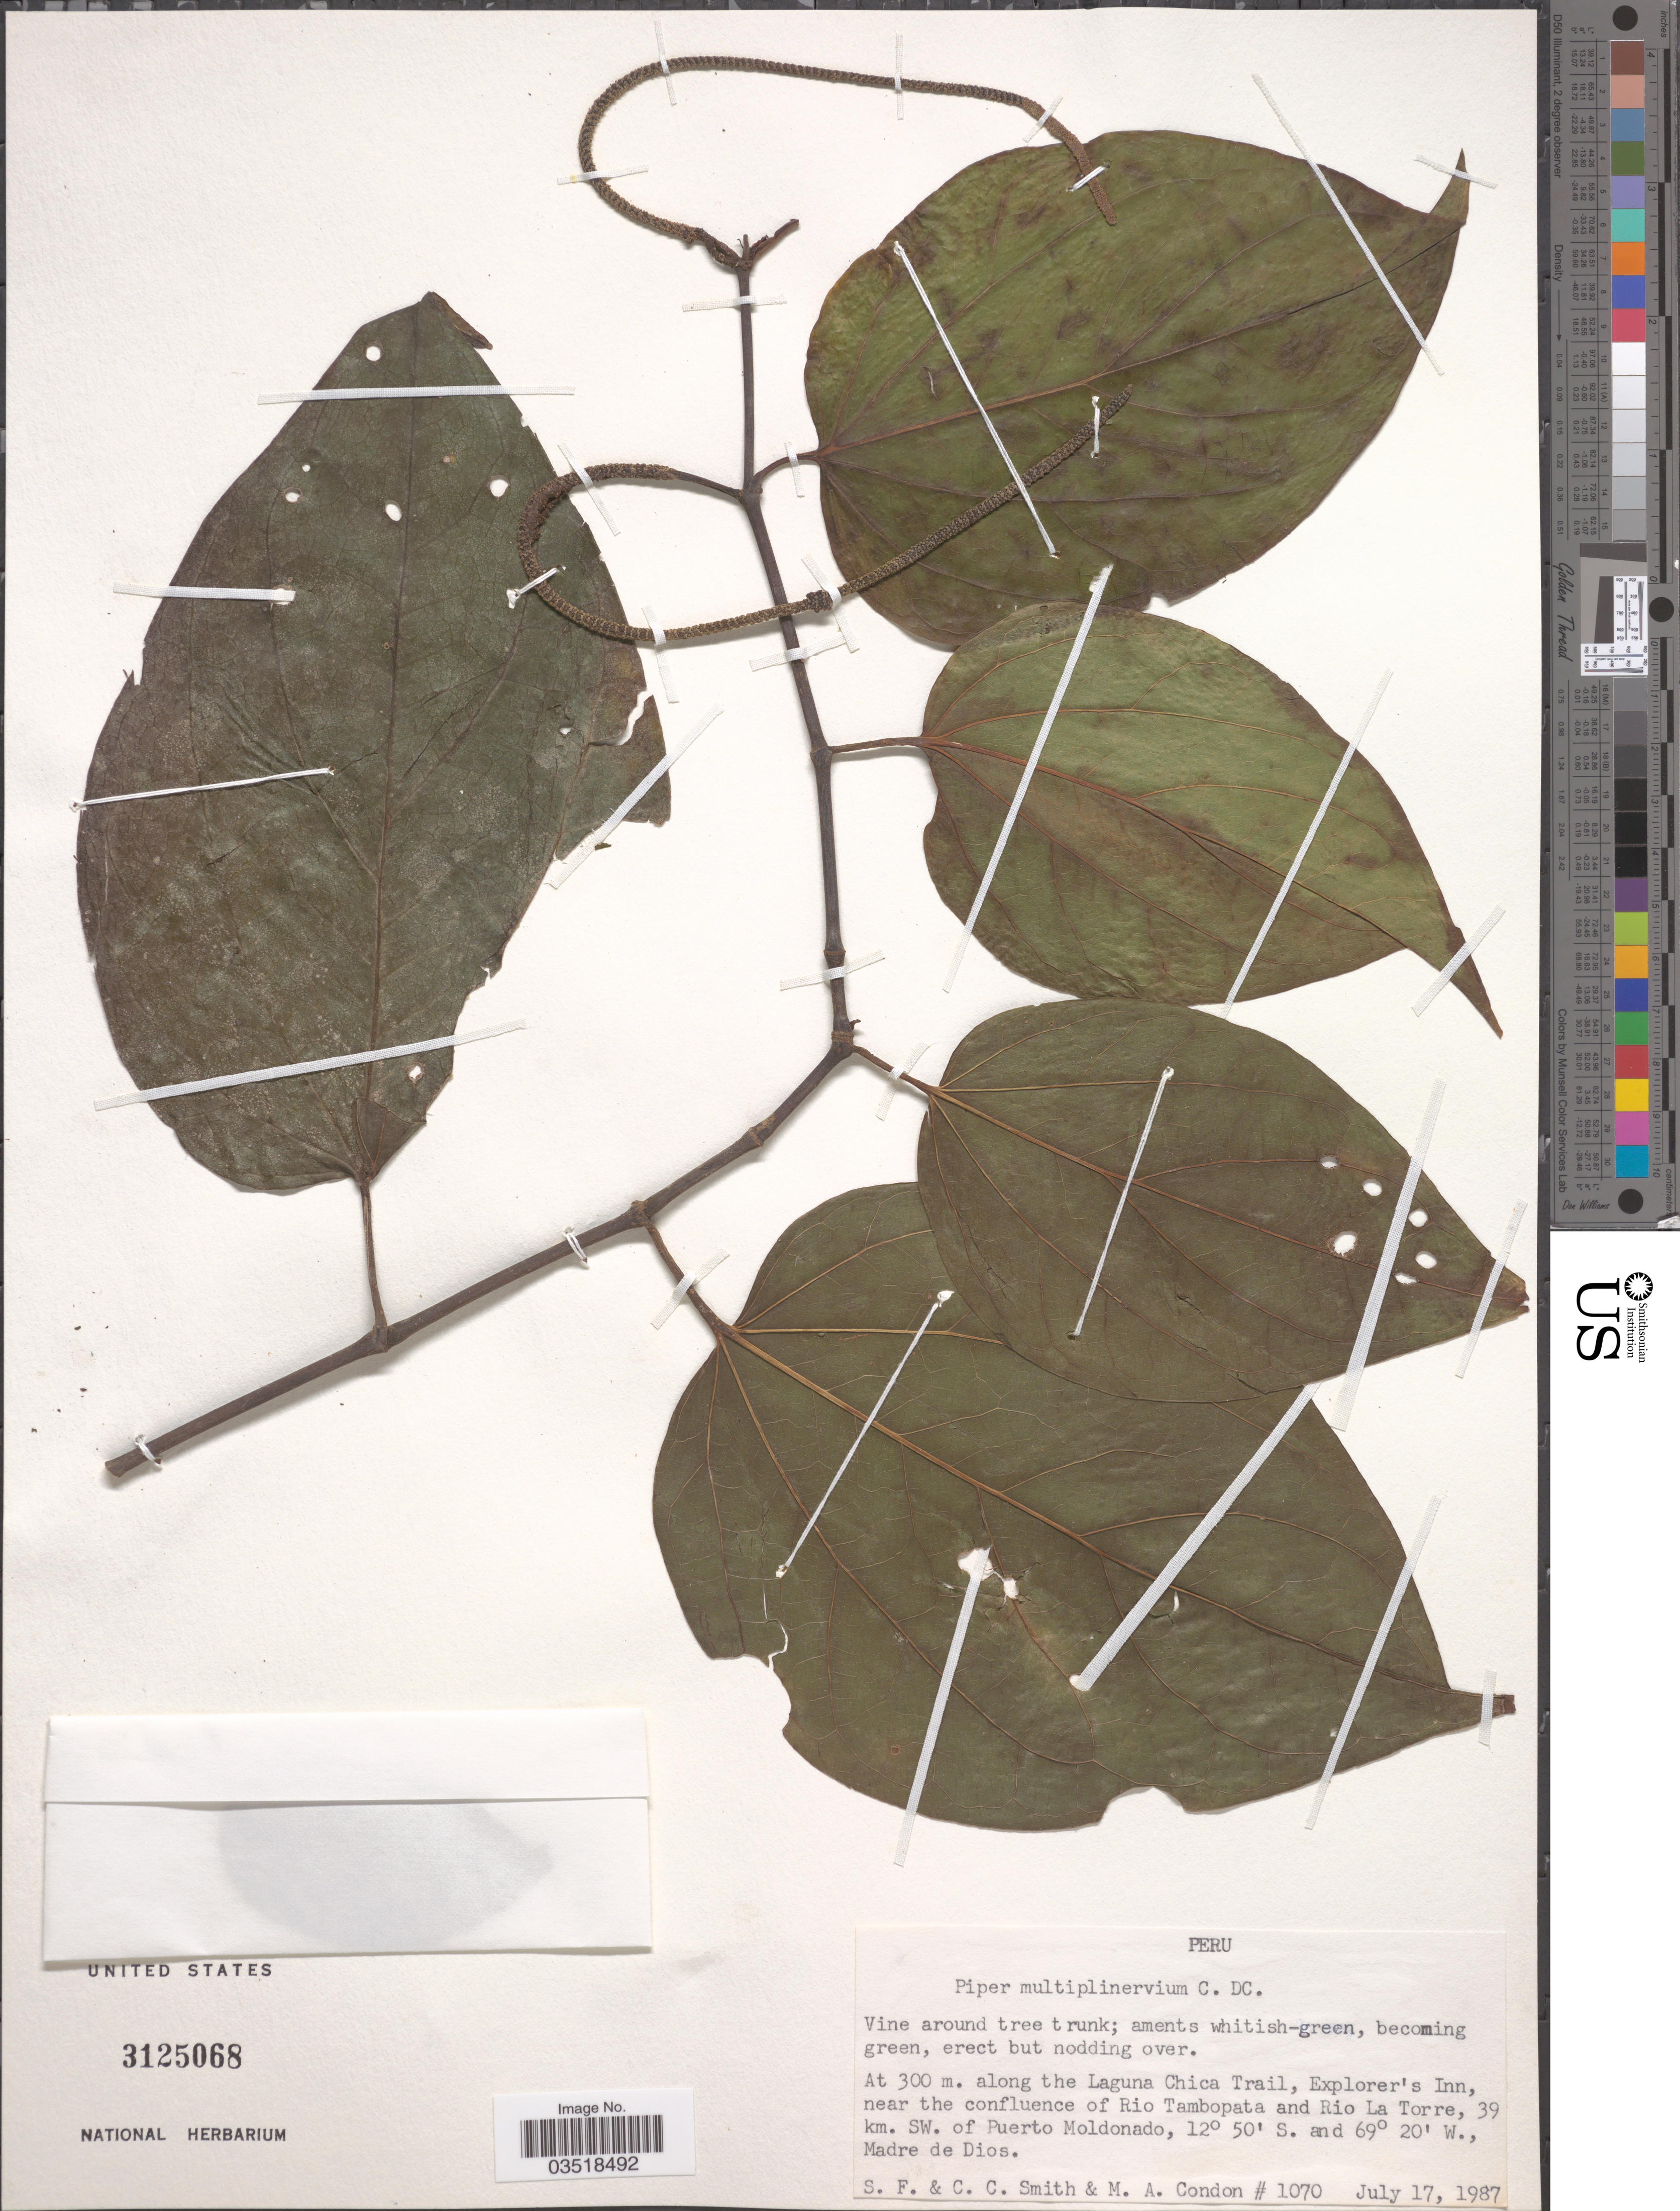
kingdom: Plantae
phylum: Tracheophyta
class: Magnoliopsida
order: Piperales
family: Piperaceae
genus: Piper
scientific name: Piper multiplinervium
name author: C. DC.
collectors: S.F. Smith, C. C. Smith & M. Condon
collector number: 1070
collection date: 1987-07-17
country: Peru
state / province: Madre de Dios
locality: Along the Laguna Chica Trail, Explorer's Inn, near the confluence of Rio Tambopata and Rio La Torre, 39 km. SW. of Puerto Moldonado.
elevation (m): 300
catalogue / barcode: US 3125068